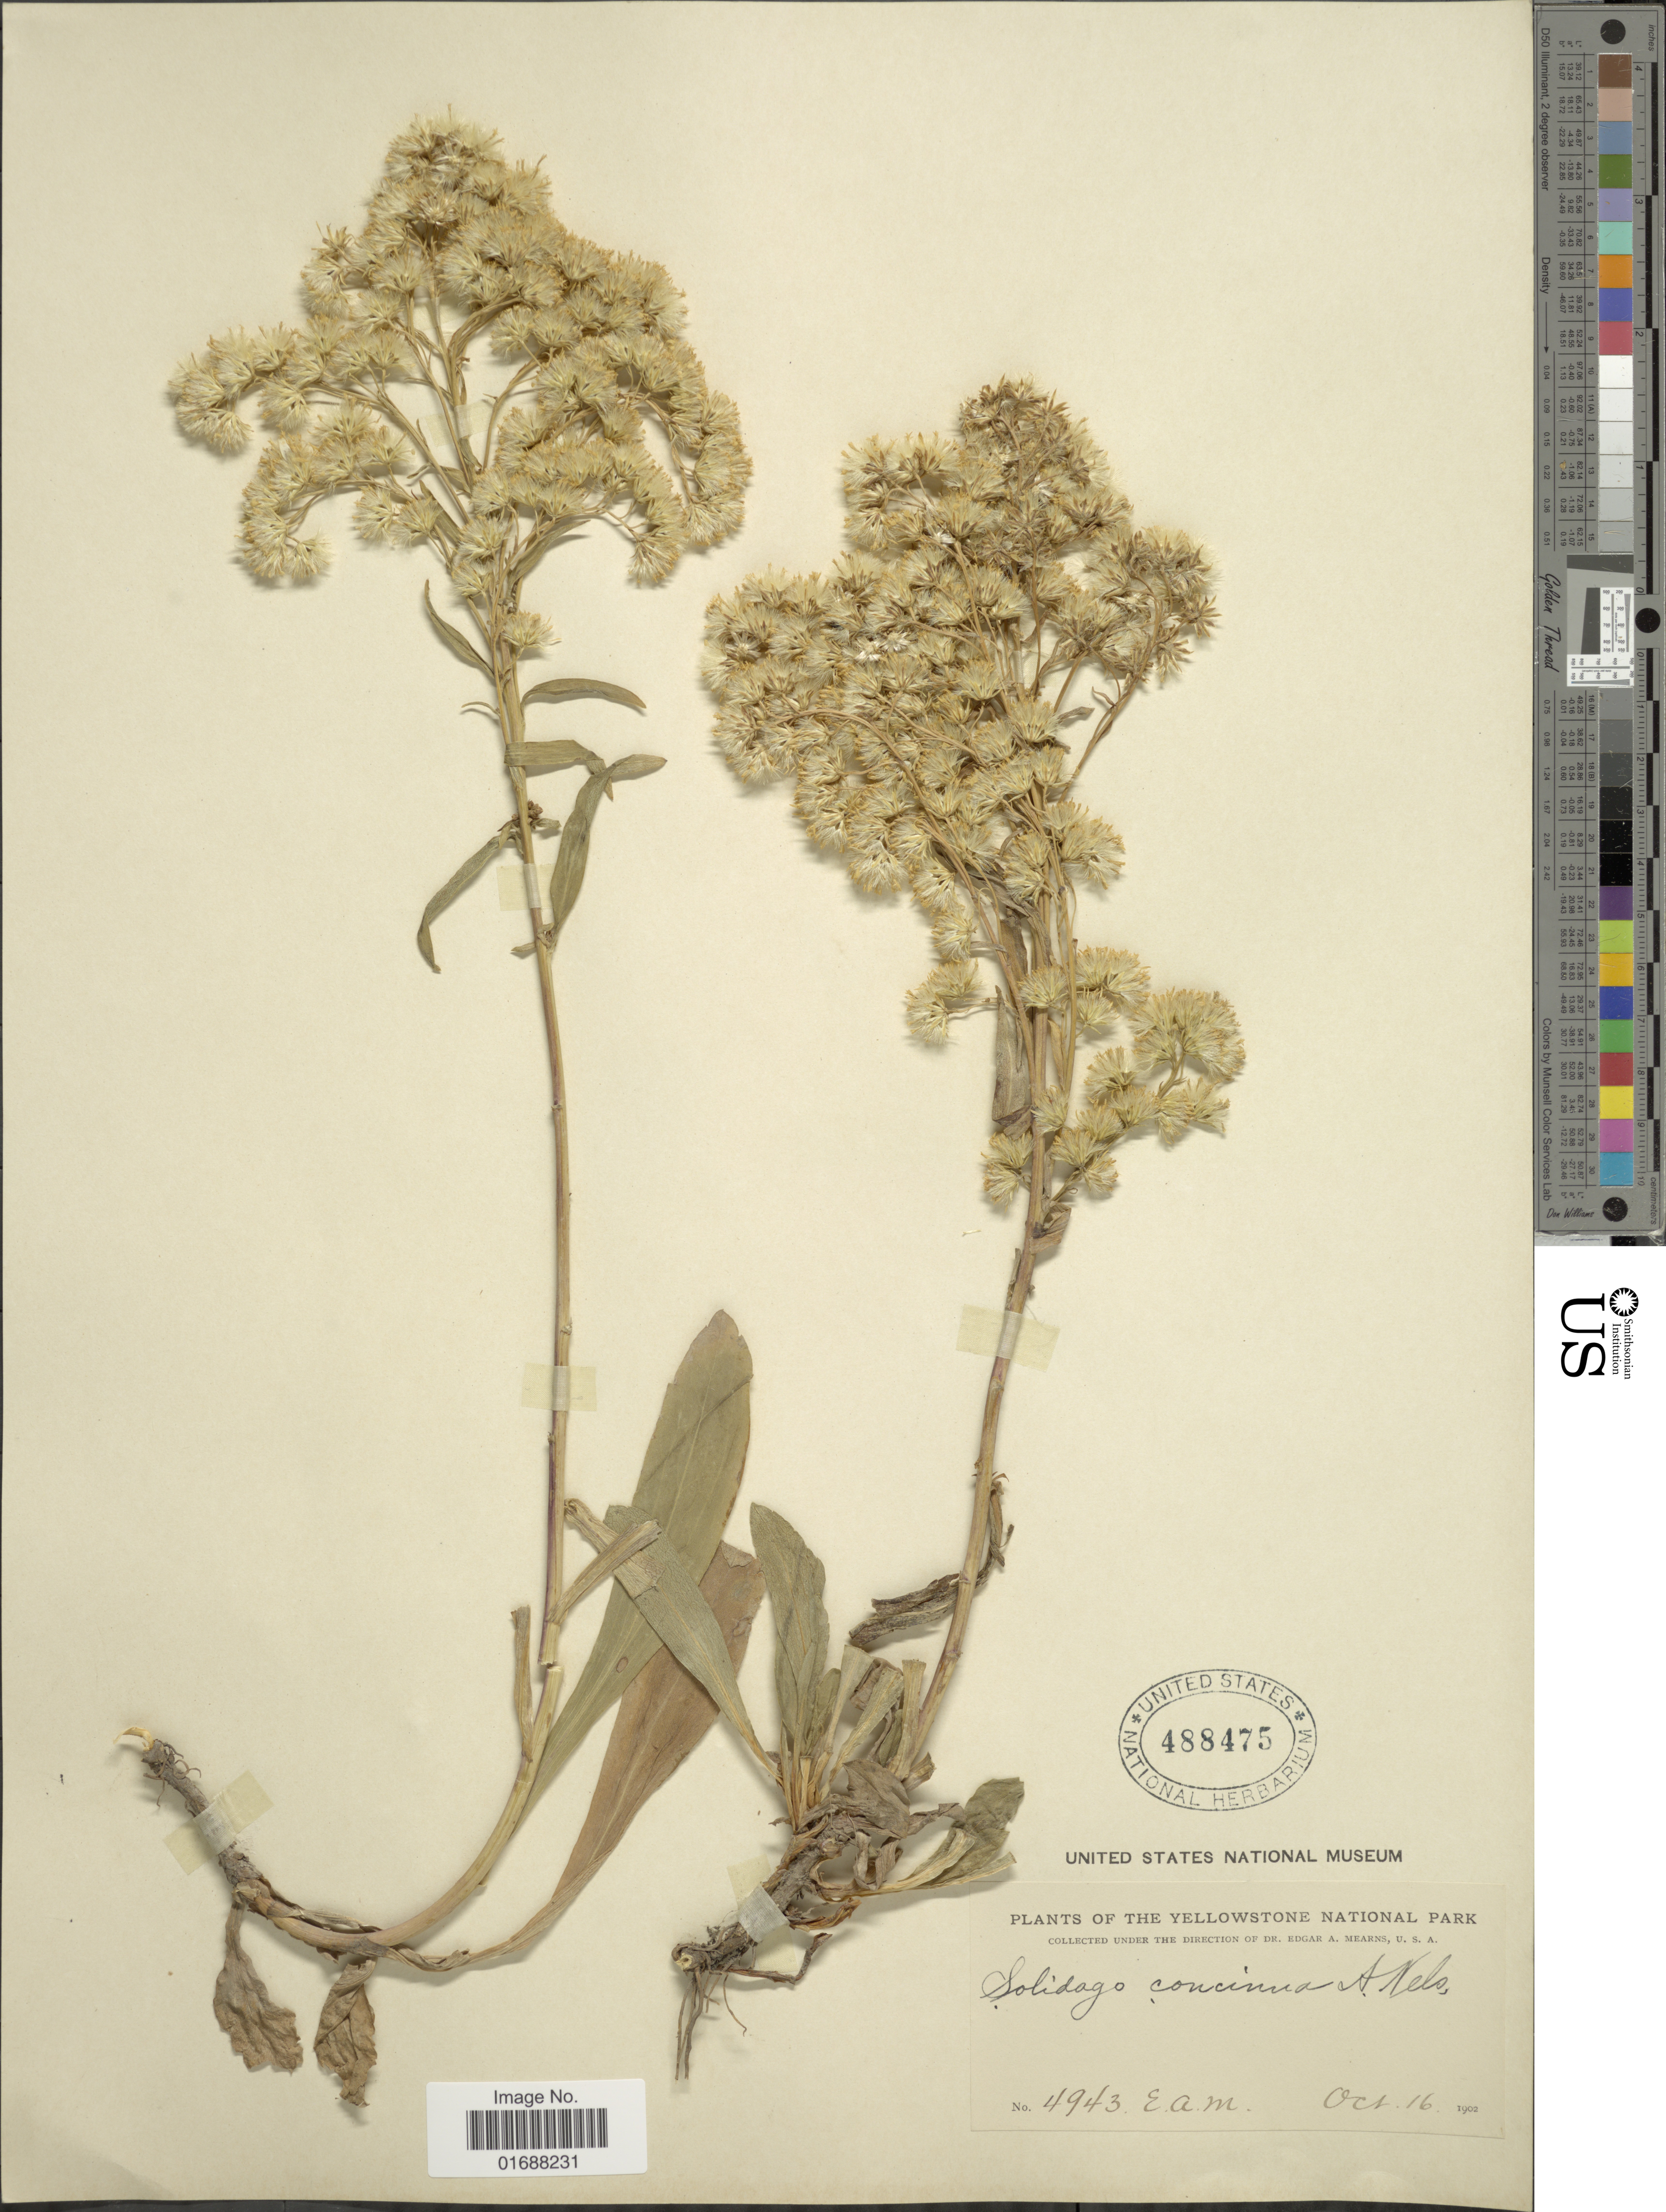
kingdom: Plantae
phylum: Tracheophyta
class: Magnoliopsida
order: Asterales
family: Asteraceae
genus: Solidago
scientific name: Solidago missouriensis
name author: Nutt.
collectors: E. A. Mearns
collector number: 4943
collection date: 1902-10-16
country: United States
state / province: Wyoming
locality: Yellowstone National Park.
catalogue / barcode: US 488475